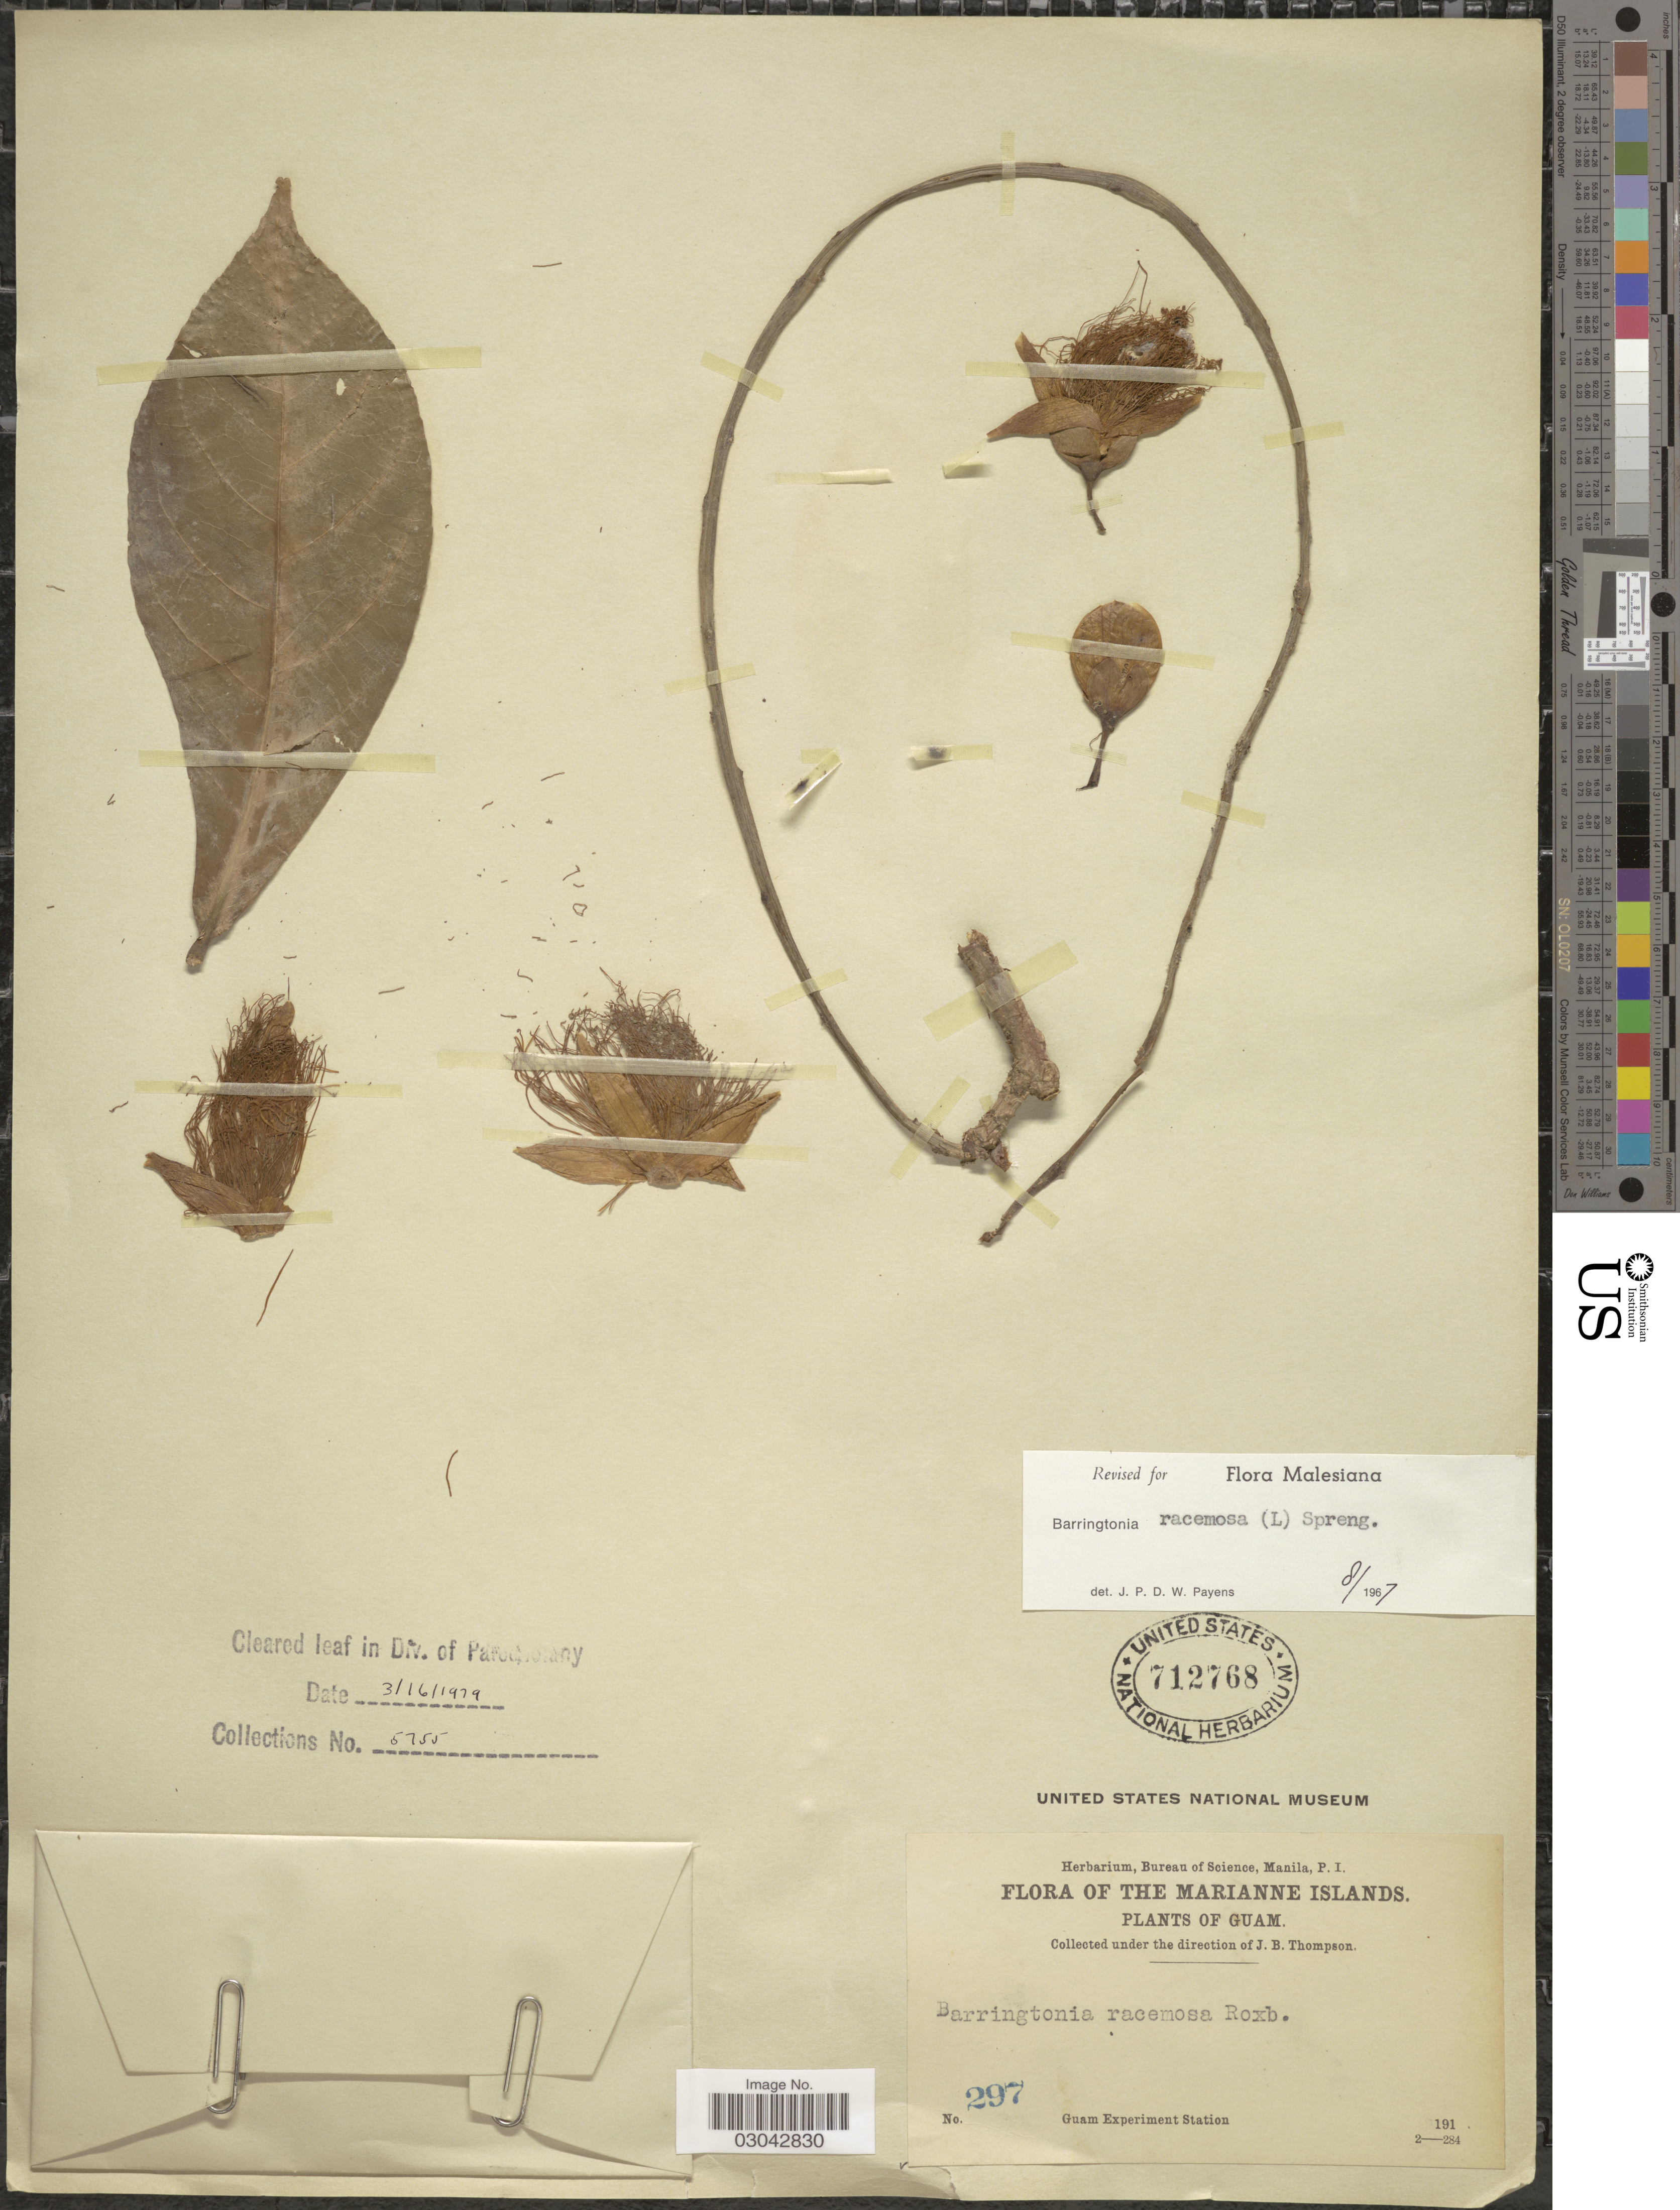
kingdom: Plantae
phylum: Tracheophyta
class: Magnoliopsida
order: Ericales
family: Lecythidaceae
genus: Barringtonia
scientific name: Barringtonia racemosa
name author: (L.) Spreng.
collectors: Guam Exp. Sta.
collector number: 297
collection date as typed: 191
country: Guam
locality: Marianne Islands.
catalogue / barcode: US 712768